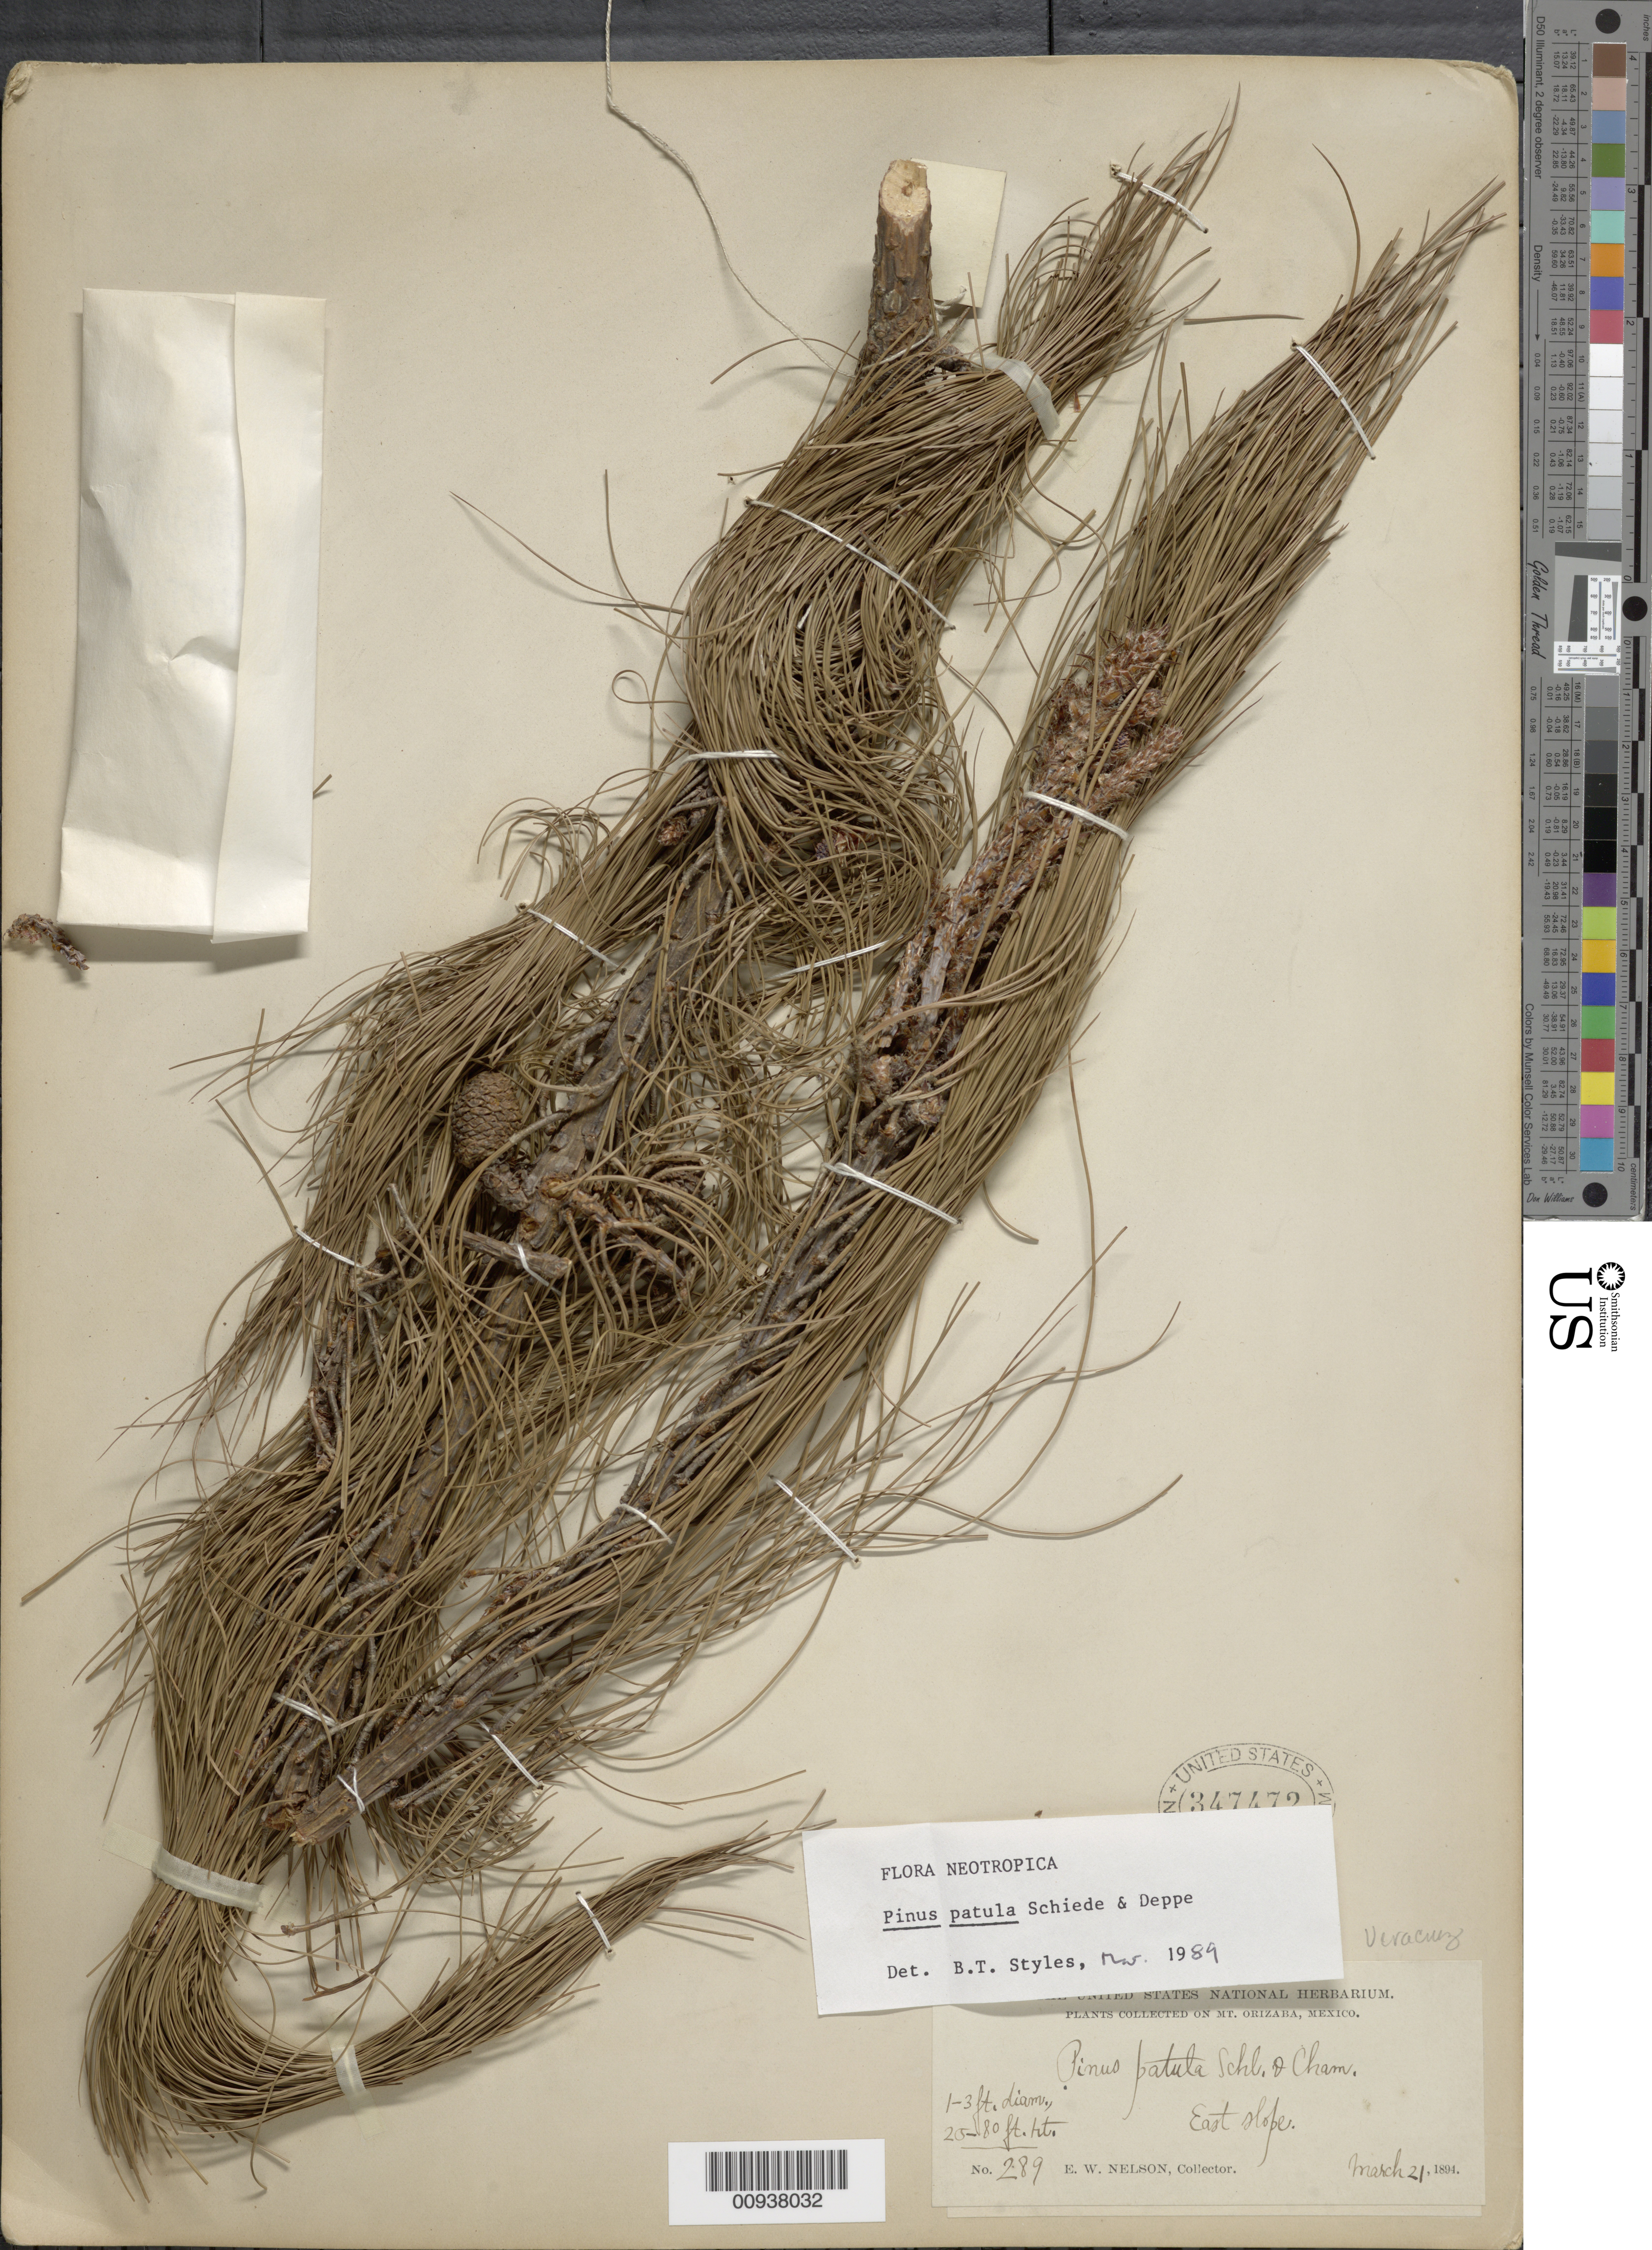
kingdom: Plantae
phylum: Tracheophyta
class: Pinopsida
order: Pinales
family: Pinaceae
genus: Pinus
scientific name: Pinus patula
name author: Schltdl. & Cham.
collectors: E. W. Nelson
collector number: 289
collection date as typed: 21 Mar 1894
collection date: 1894-03-21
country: Mexico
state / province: Veracruz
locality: East slope Mt. Orizaba.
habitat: East slope Mt.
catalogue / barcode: US 347472